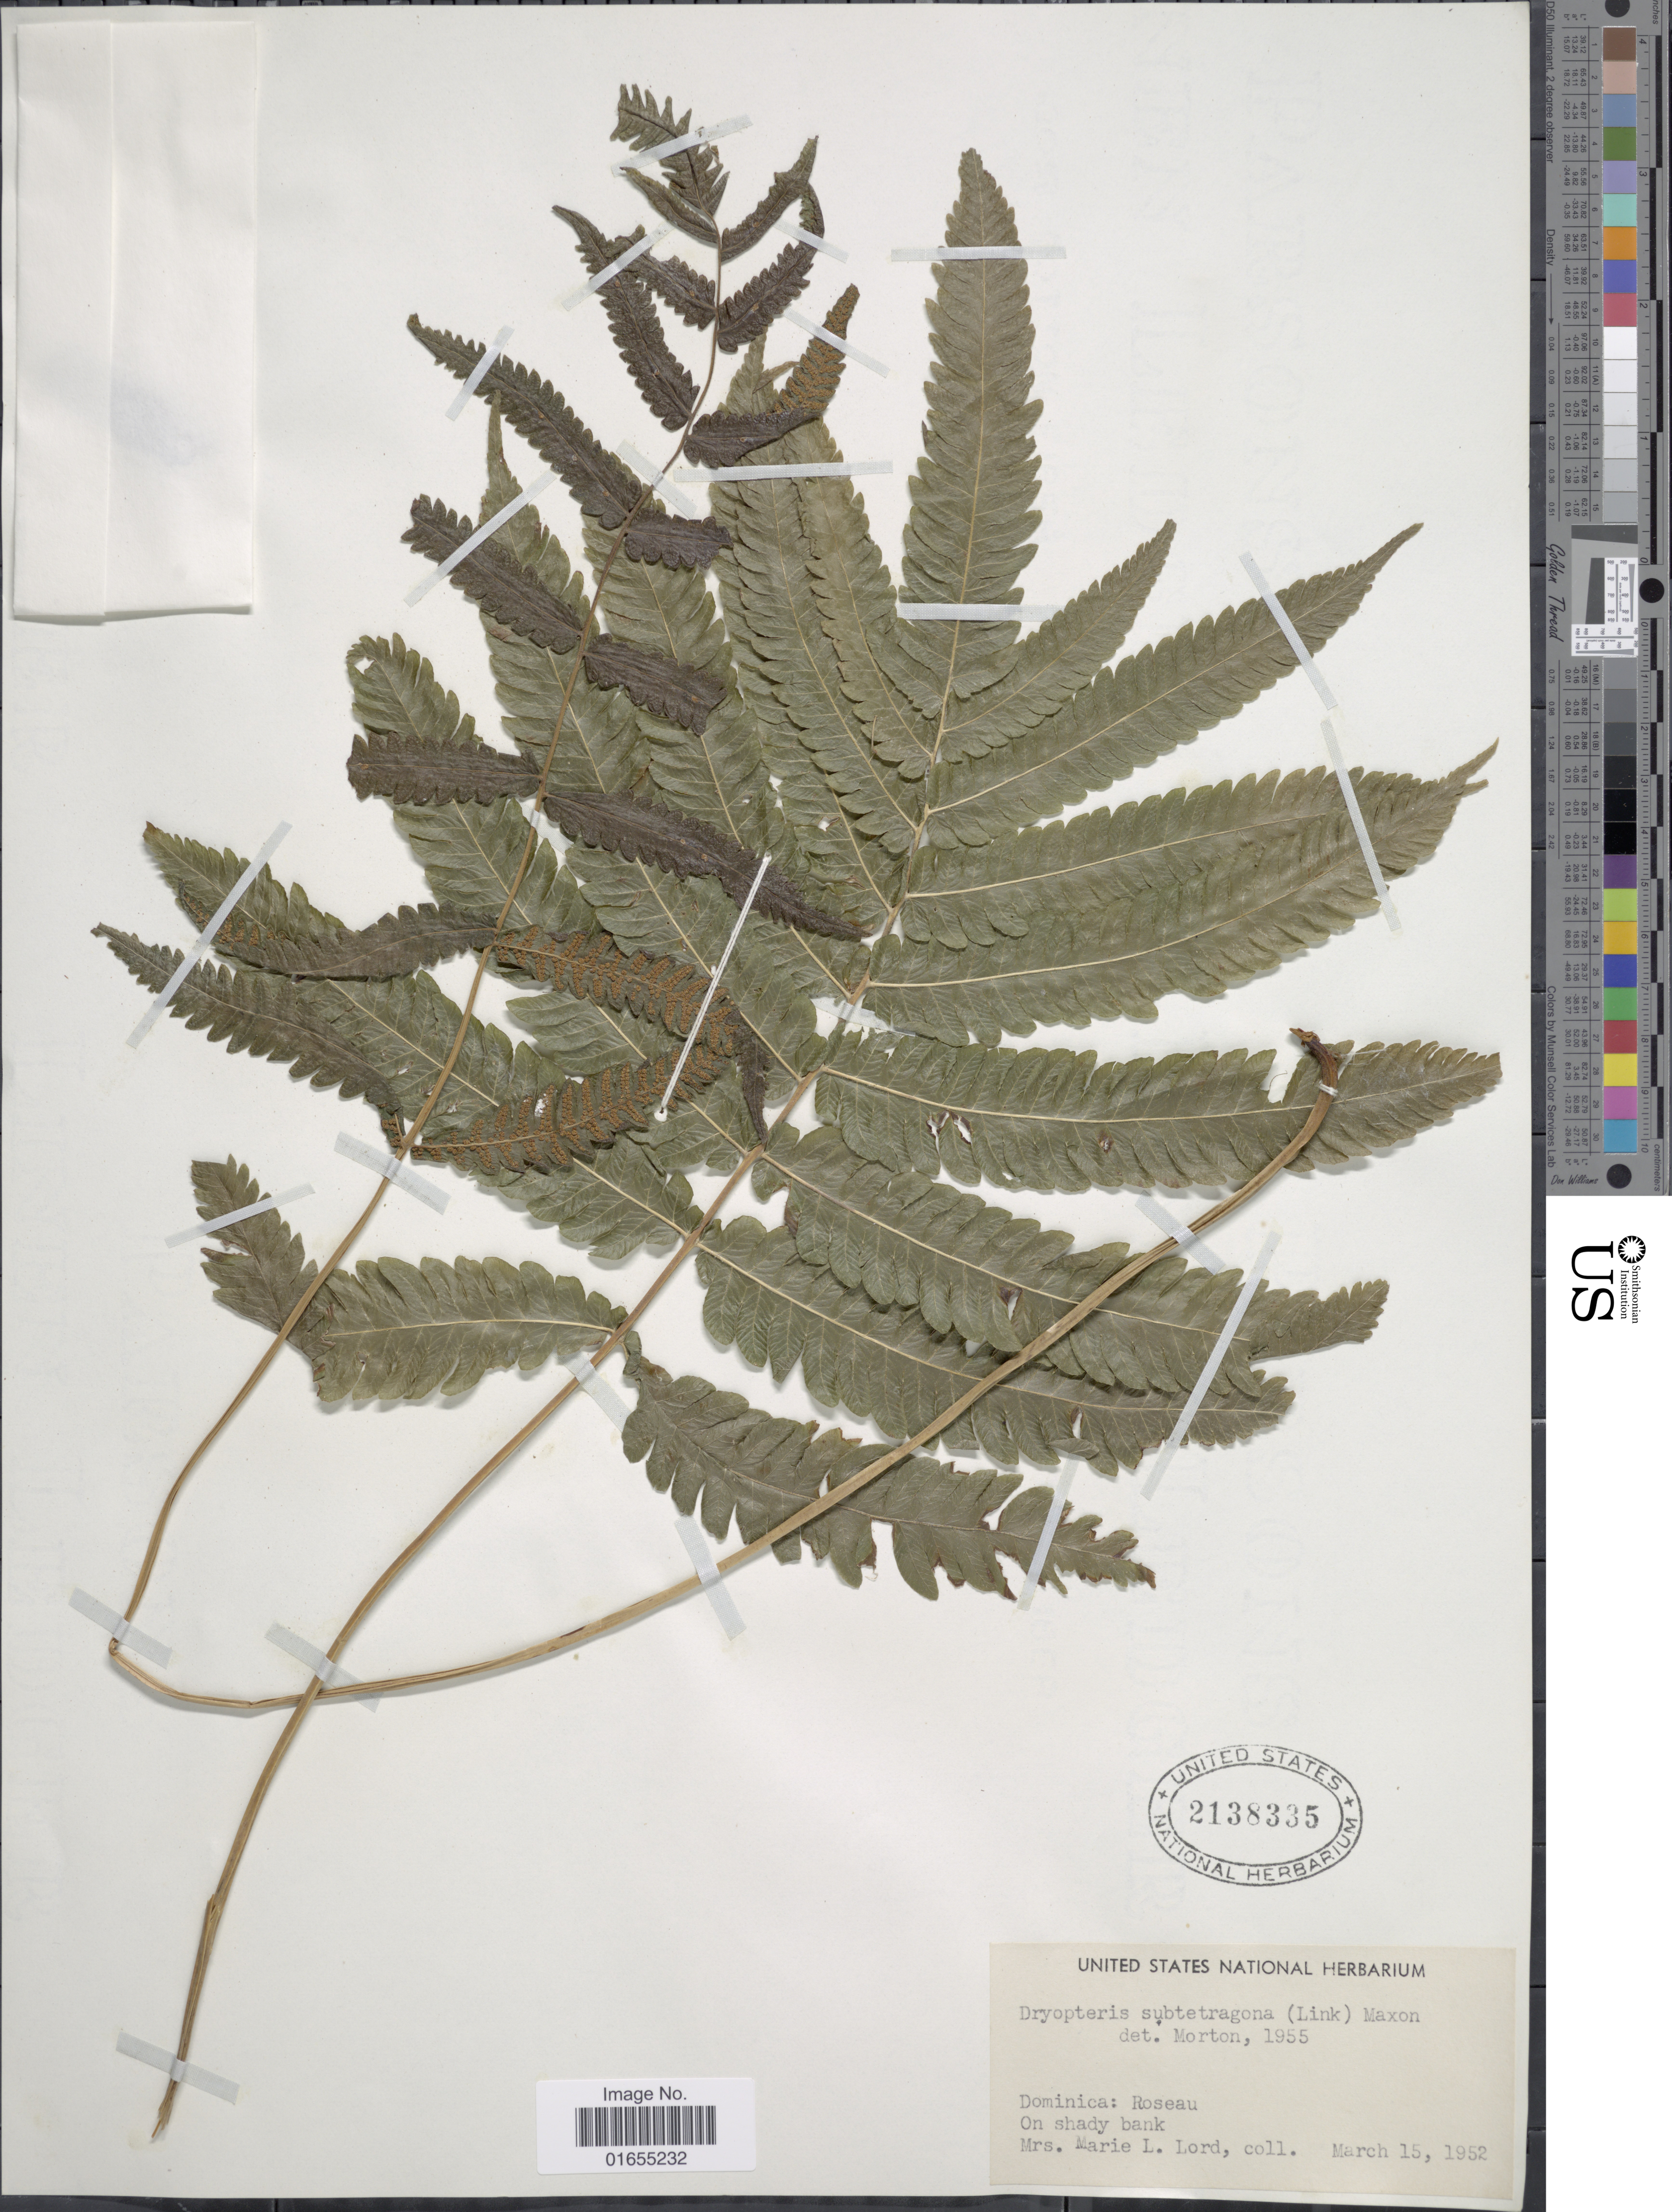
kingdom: Plantae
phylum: Tracheophyta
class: Polypodiopsida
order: Polypodiales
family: Thelypteridaceae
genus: Goniopteris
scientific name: Goniopteris tetragona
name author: (C. Presl) Sw.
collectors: M. Lord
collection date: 1952-03-15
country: Dominica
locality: Roseau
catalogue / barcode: US 2138335